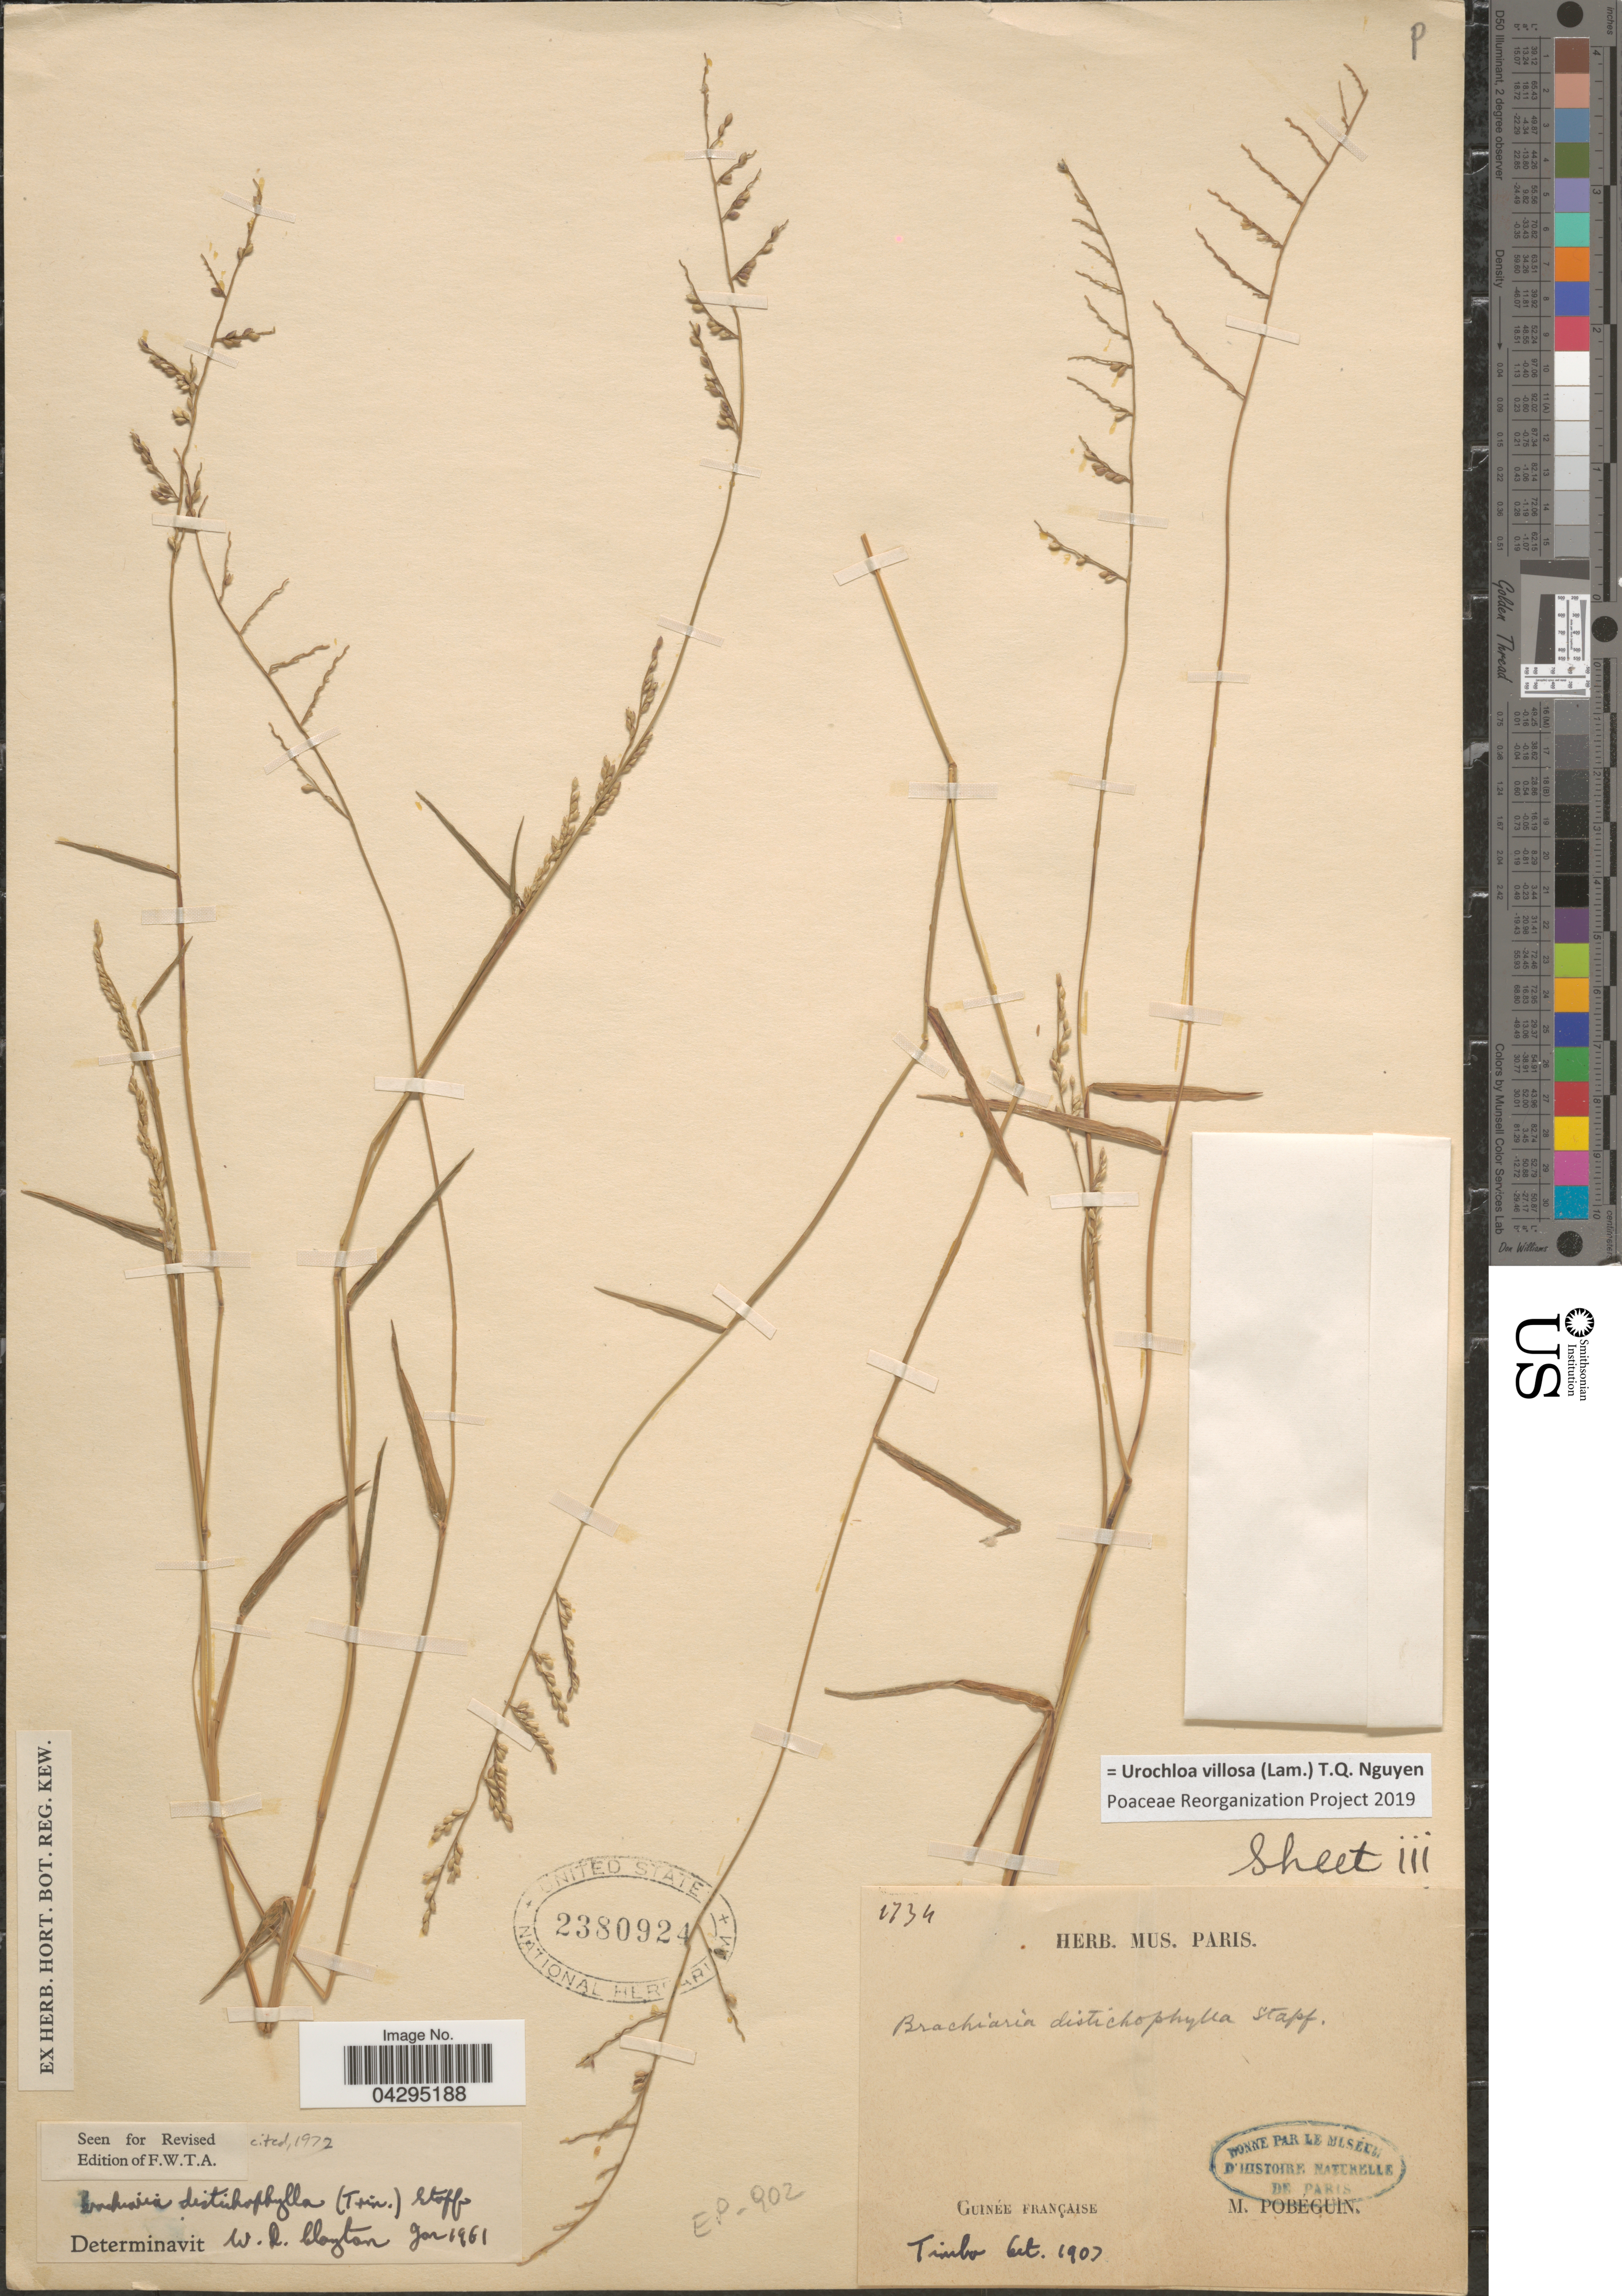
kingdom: Plantae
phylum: Tracheophyta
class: Liliopsida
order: Poales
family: Poaceae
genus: Urochloa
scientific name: Urochloa villosa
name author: (Lam.) T.Q. Nguyen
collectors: M. Pobéguin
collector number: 1734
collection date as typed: bet. 1907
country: French Guiana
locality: Guinée Française. Timbo.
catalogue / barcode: US 2380924